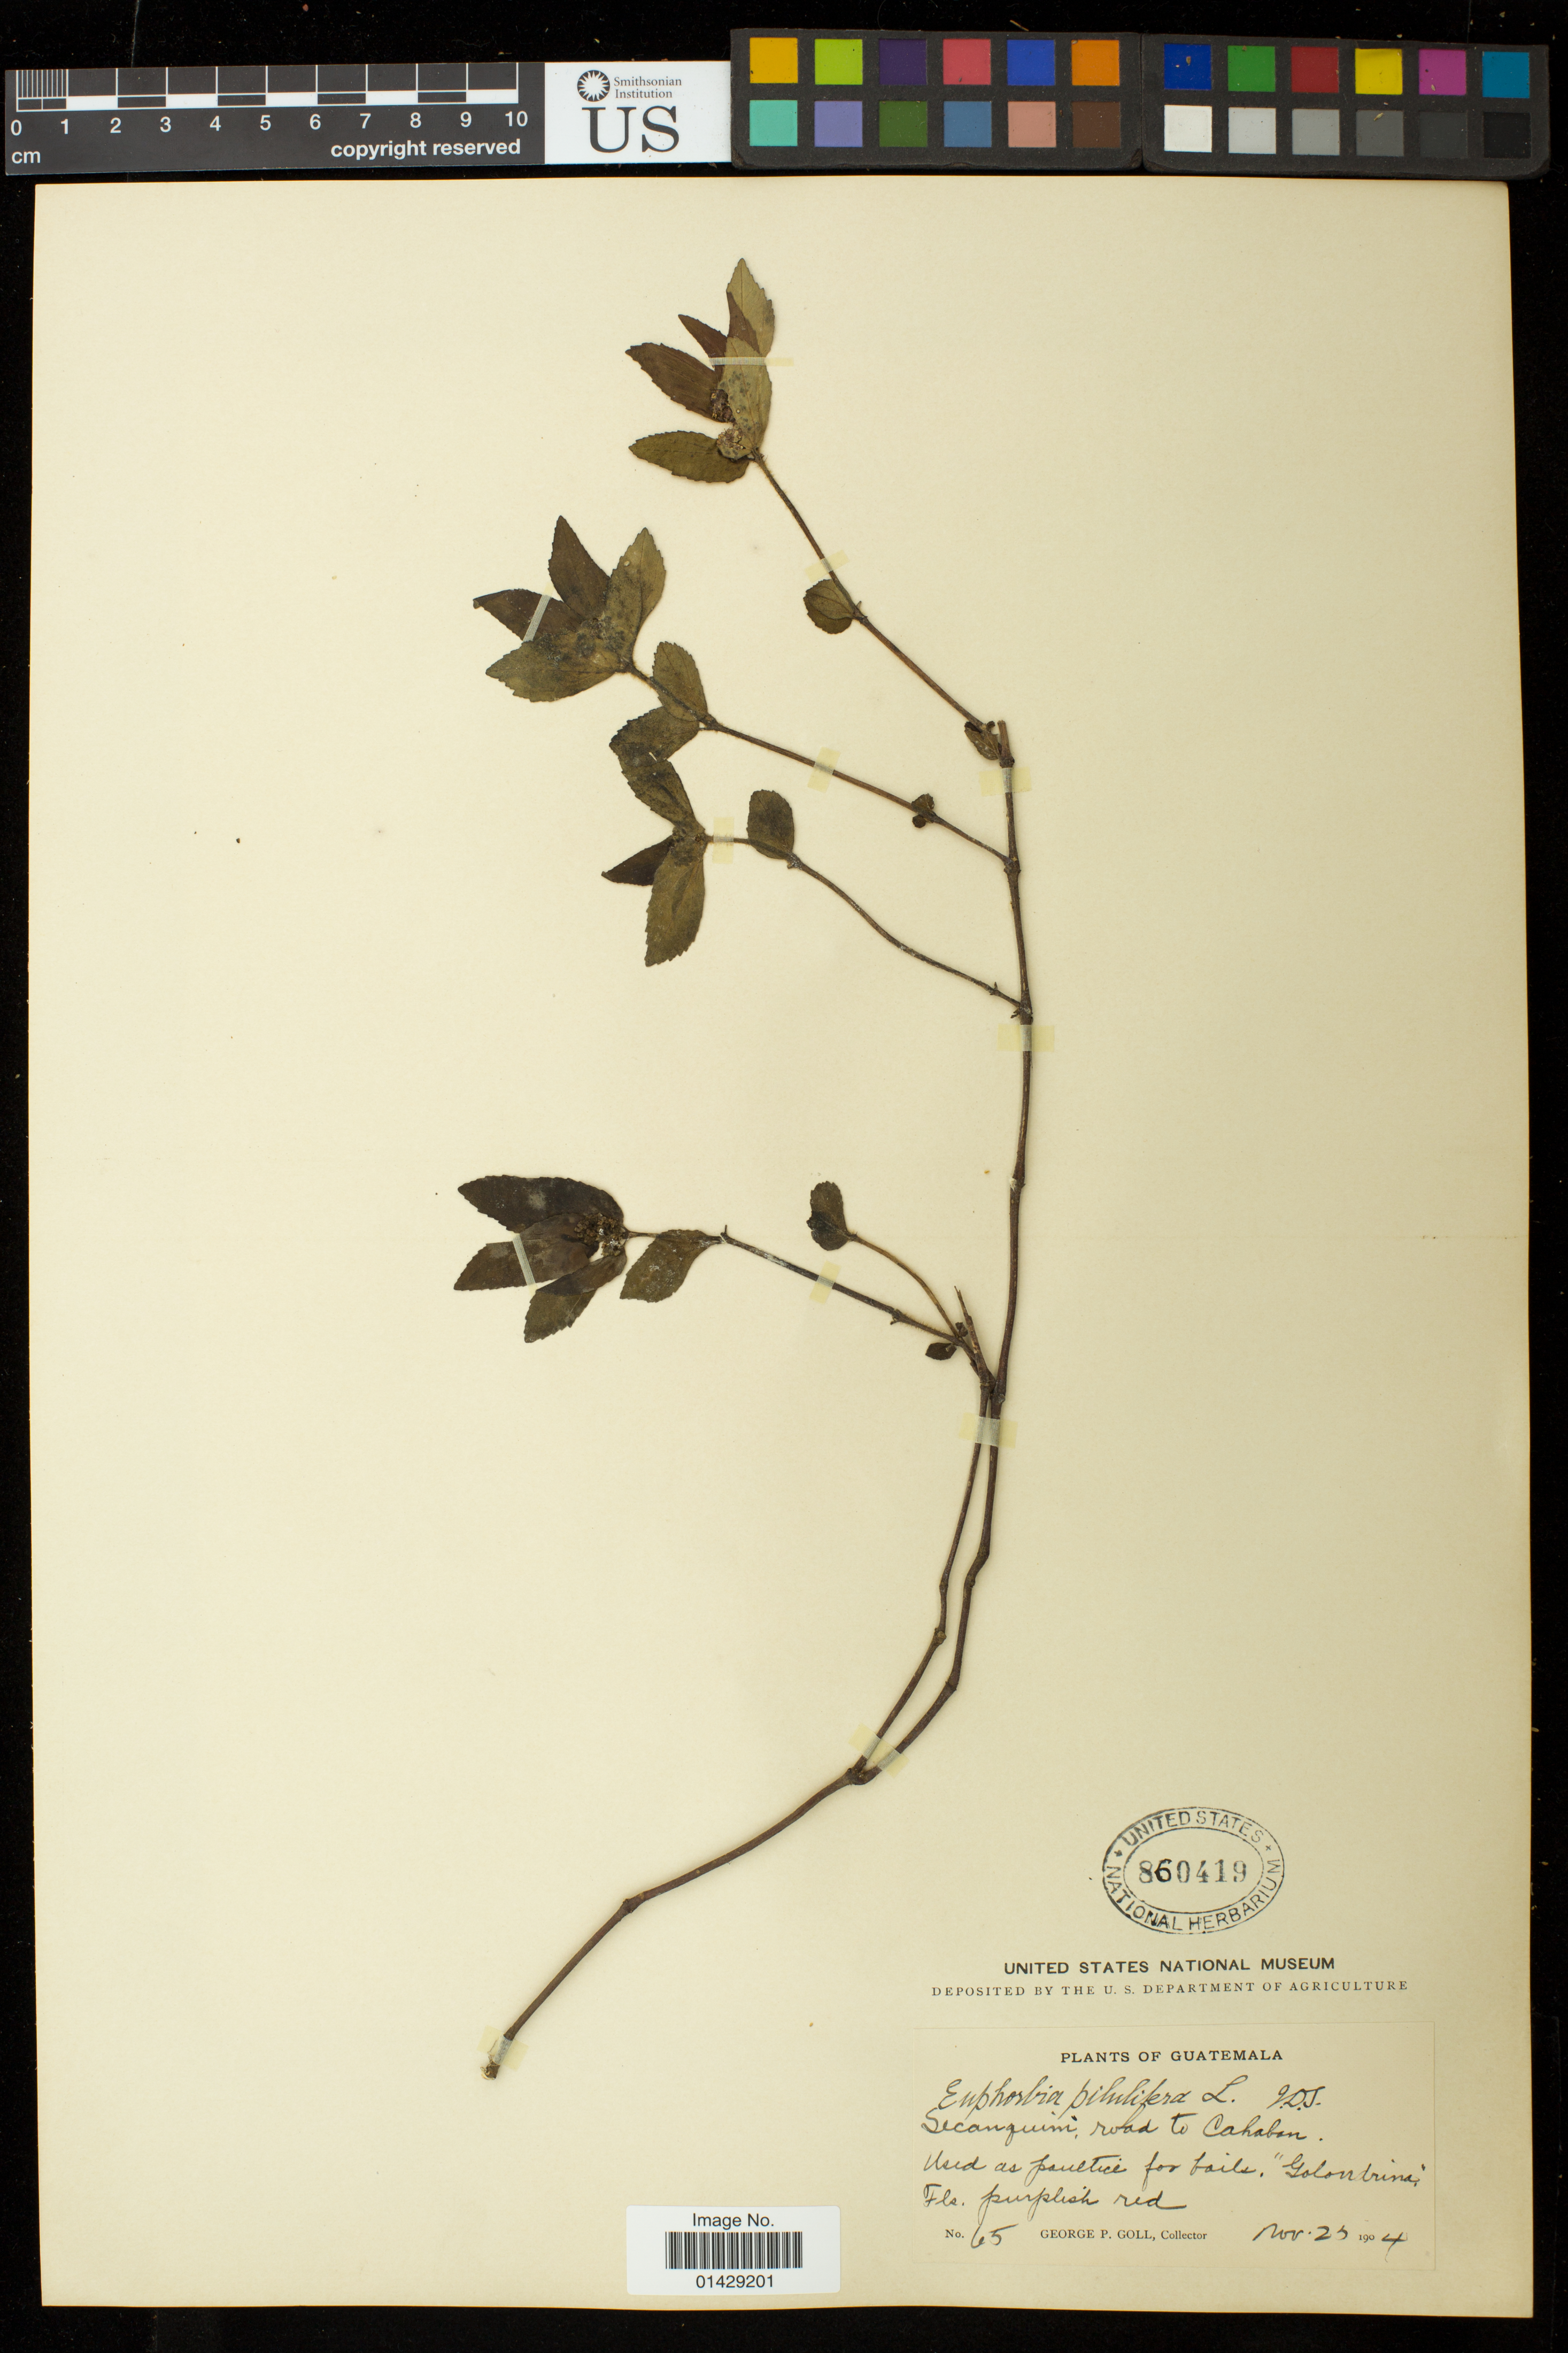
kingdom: Plantae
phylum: Tracheophyta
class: Magnoliopsida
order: Malpighiales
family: Euphorbiaceae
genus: Euphorbia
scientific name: Euphorbia hirta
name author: L.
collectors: G. P. Goll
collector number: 65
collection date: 1904-11-25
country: Guatemala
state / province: Alta Verapaz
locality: Secanquim, road to Cahabón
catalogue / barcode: US 860419